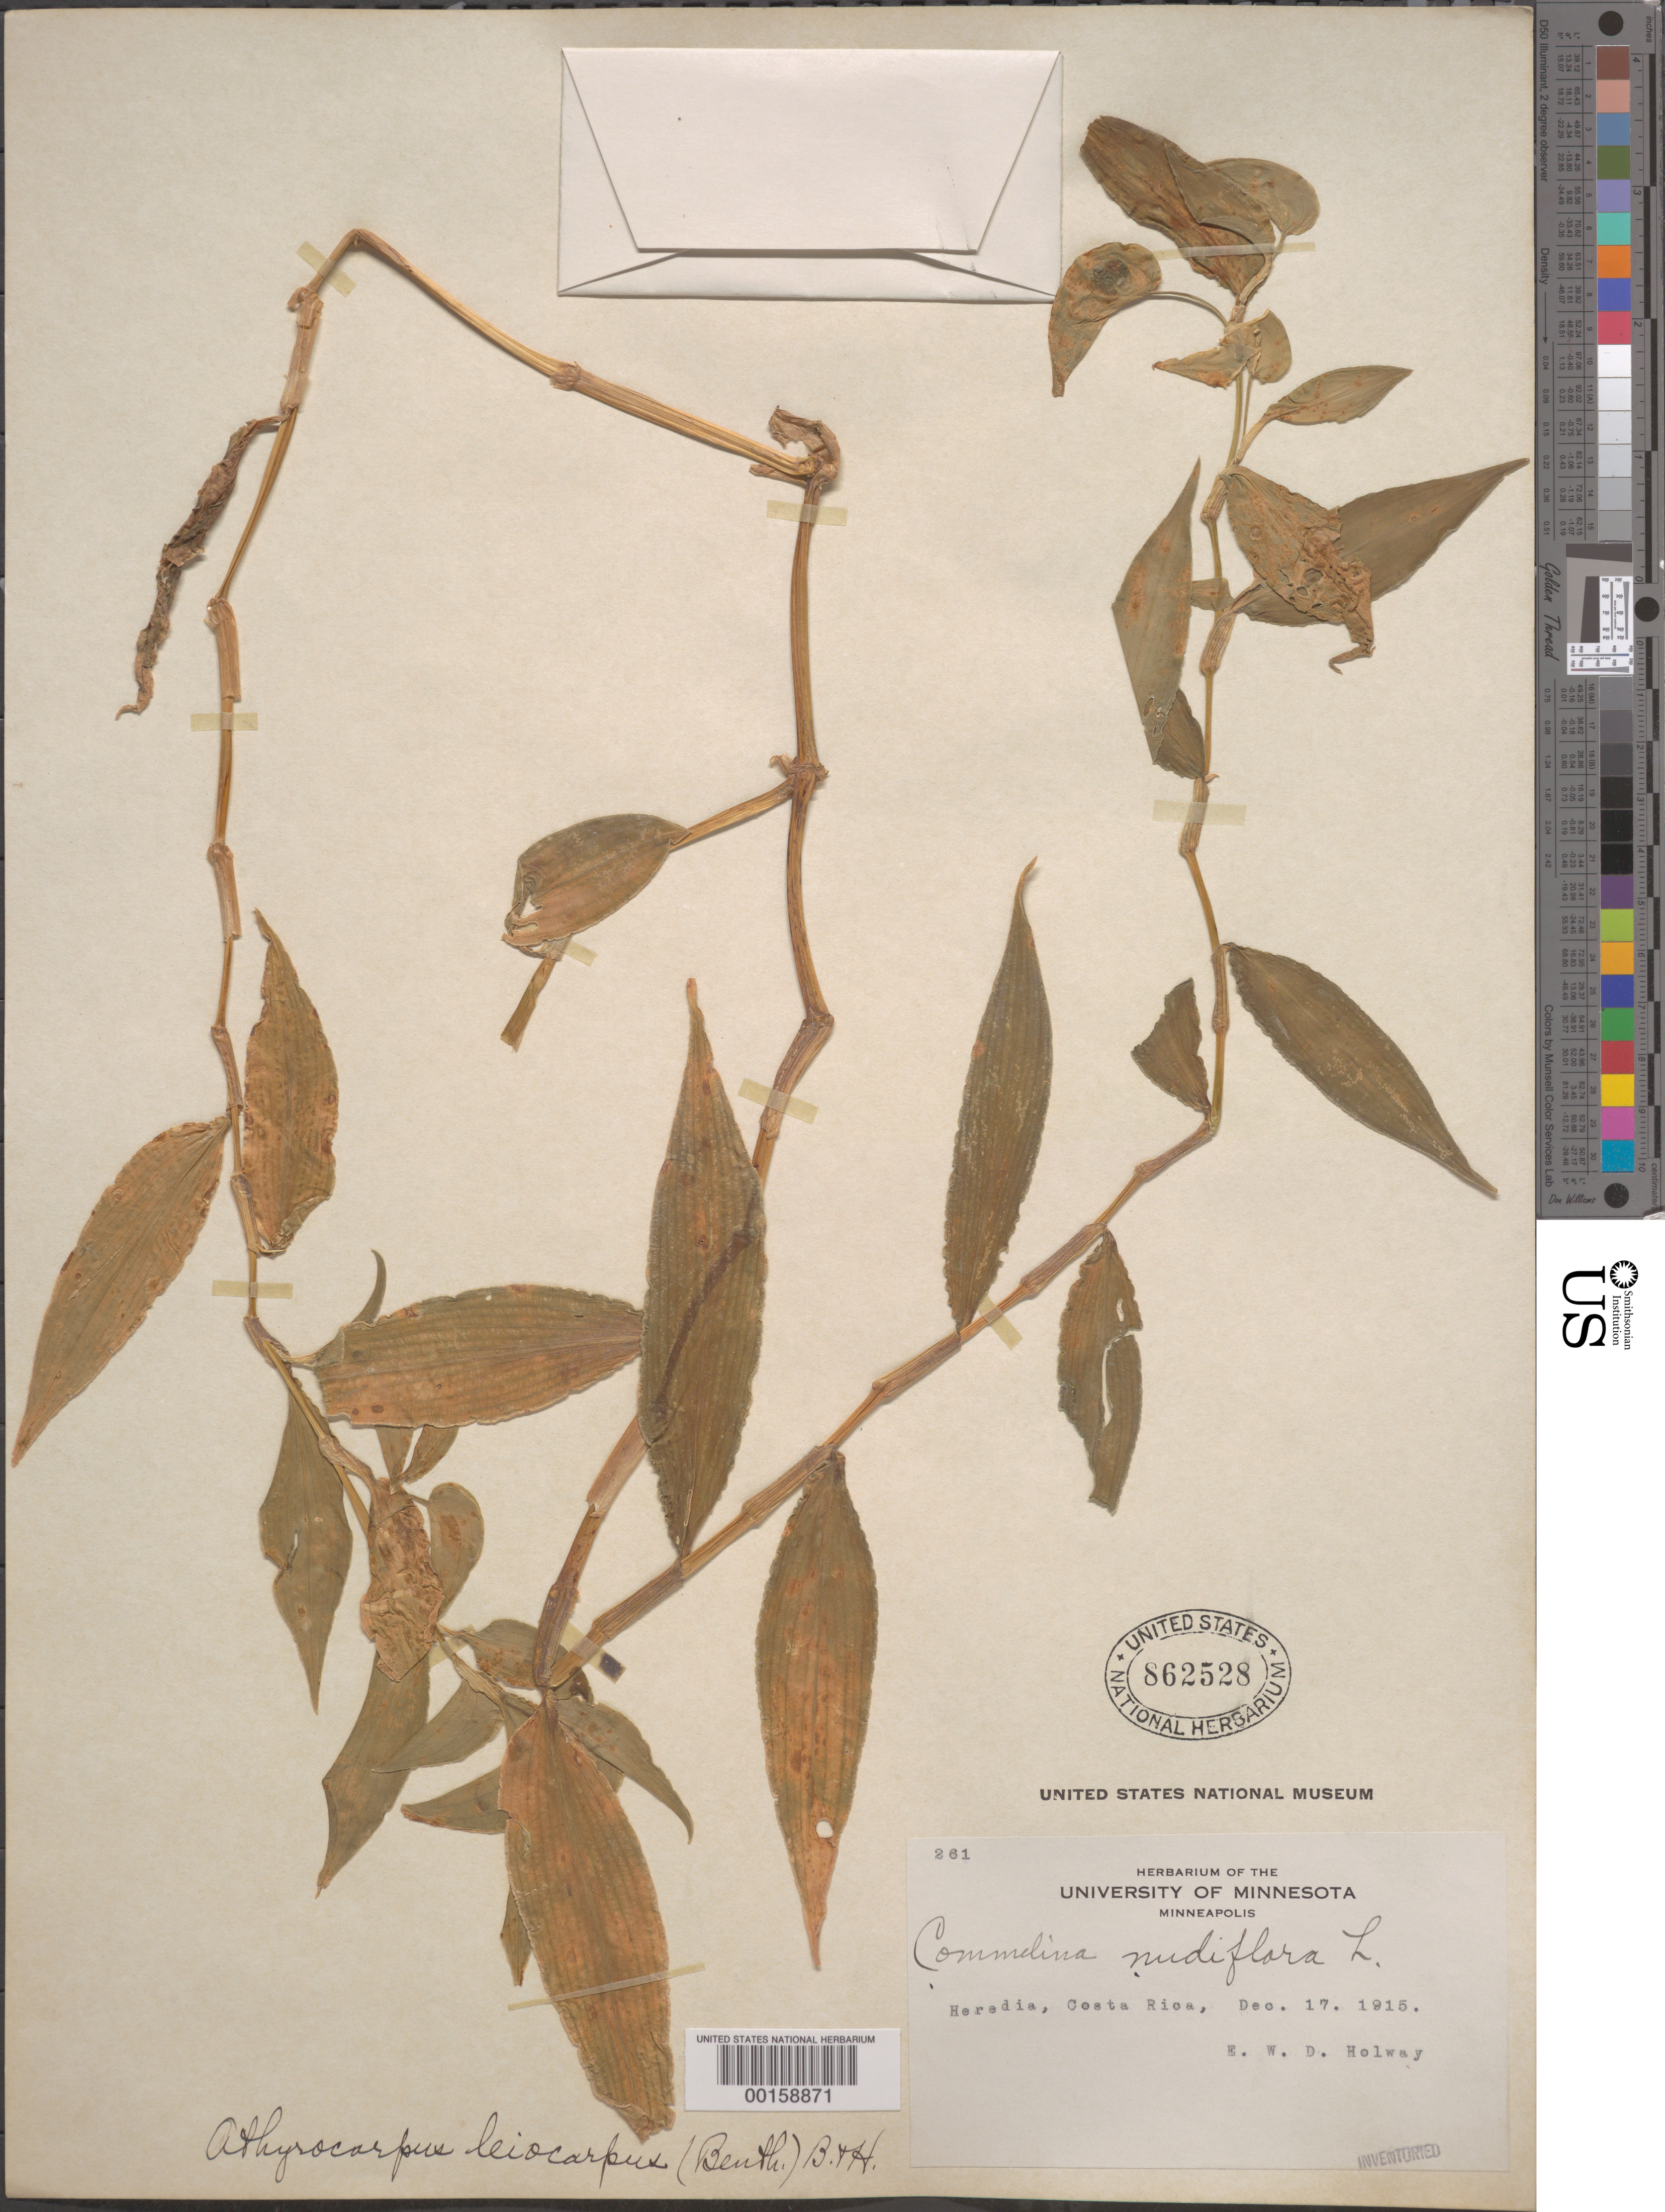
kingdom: Plantae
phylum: Tracheophyta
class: Liliopsida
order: Commelinales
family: Commelinaceae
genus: Commelina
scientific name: Commelina leiocarpa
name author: Benth.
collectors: E. W. D. Holway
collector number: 261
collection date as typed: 17 Dec 1915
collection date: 1915-12-17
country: Costa Rica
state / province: Heredia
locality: Heredia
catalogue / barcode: US 862528